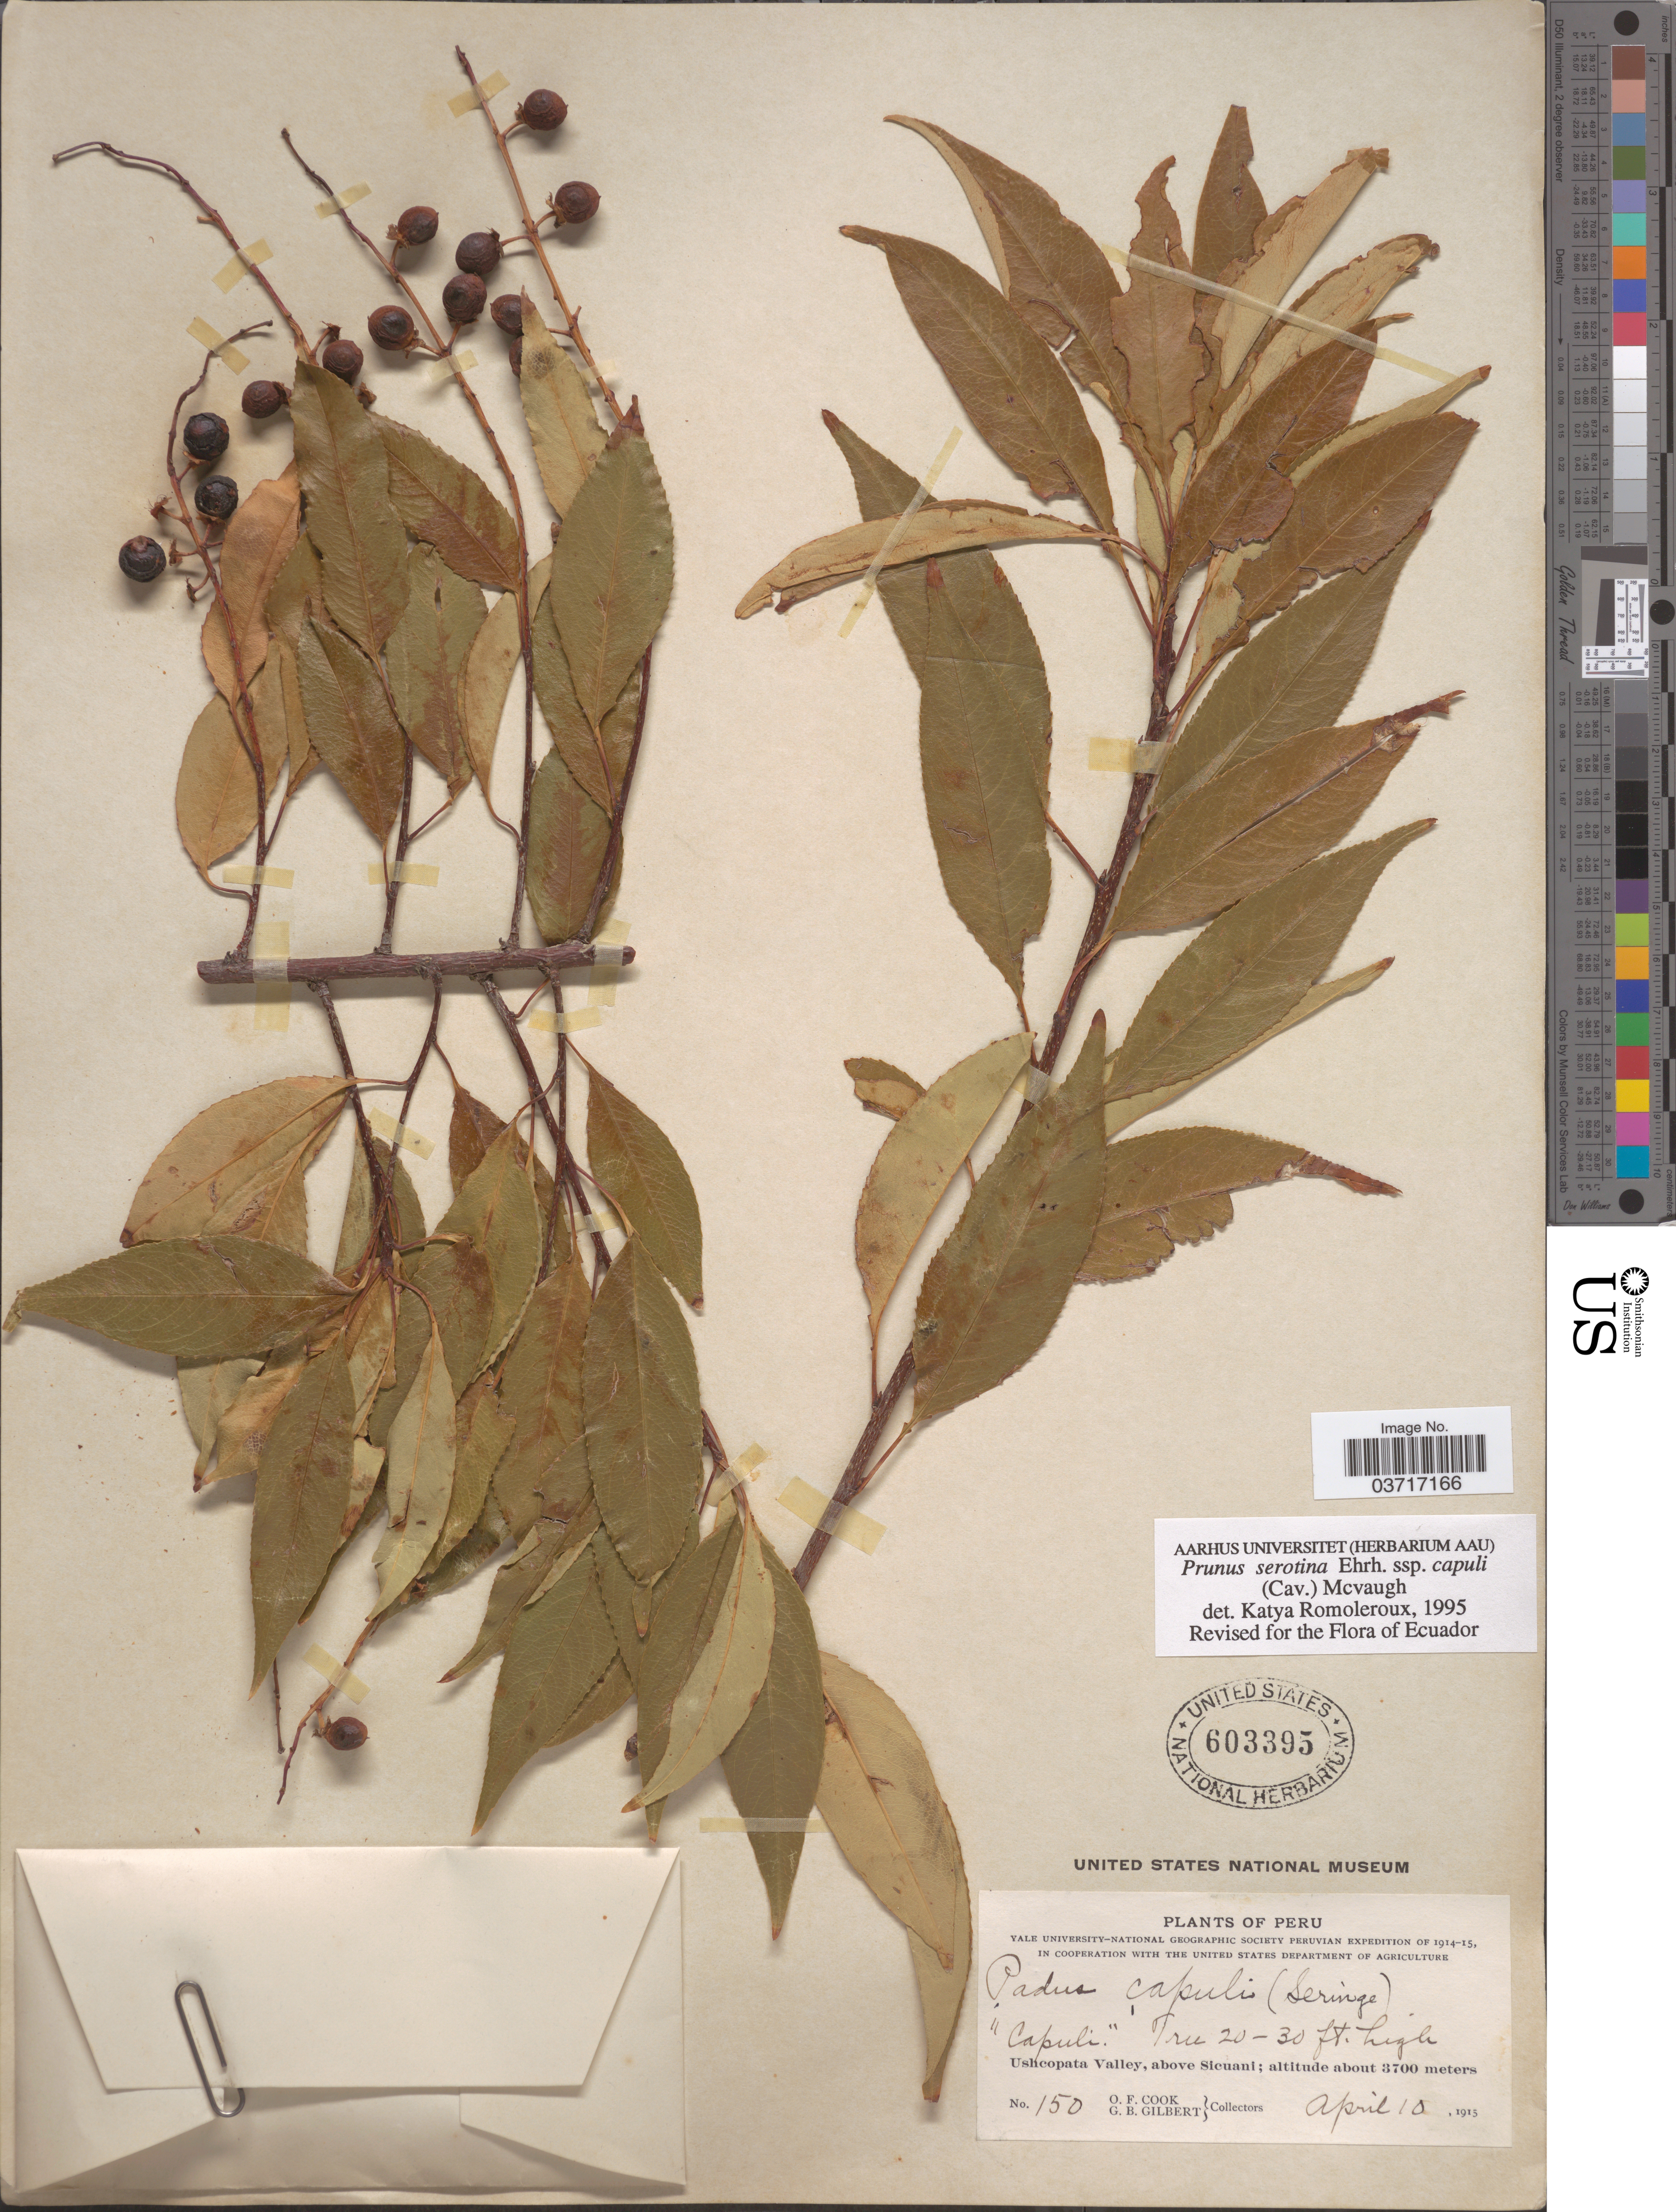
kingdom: Plantae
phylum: Tracheophyta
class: Magnoliopsida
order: Rosales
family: Rosaceae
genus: Prunus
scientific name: Prunus serotina subsp. capuli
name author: (Cav. ex Spreng.) McVaugh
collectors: O. F. Cook & G. B. Gilbert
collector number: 150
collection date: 1915-04-10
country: Peru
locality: Ushcopata Valley, above Sicuani.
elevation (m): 3700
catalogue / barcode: US 603395